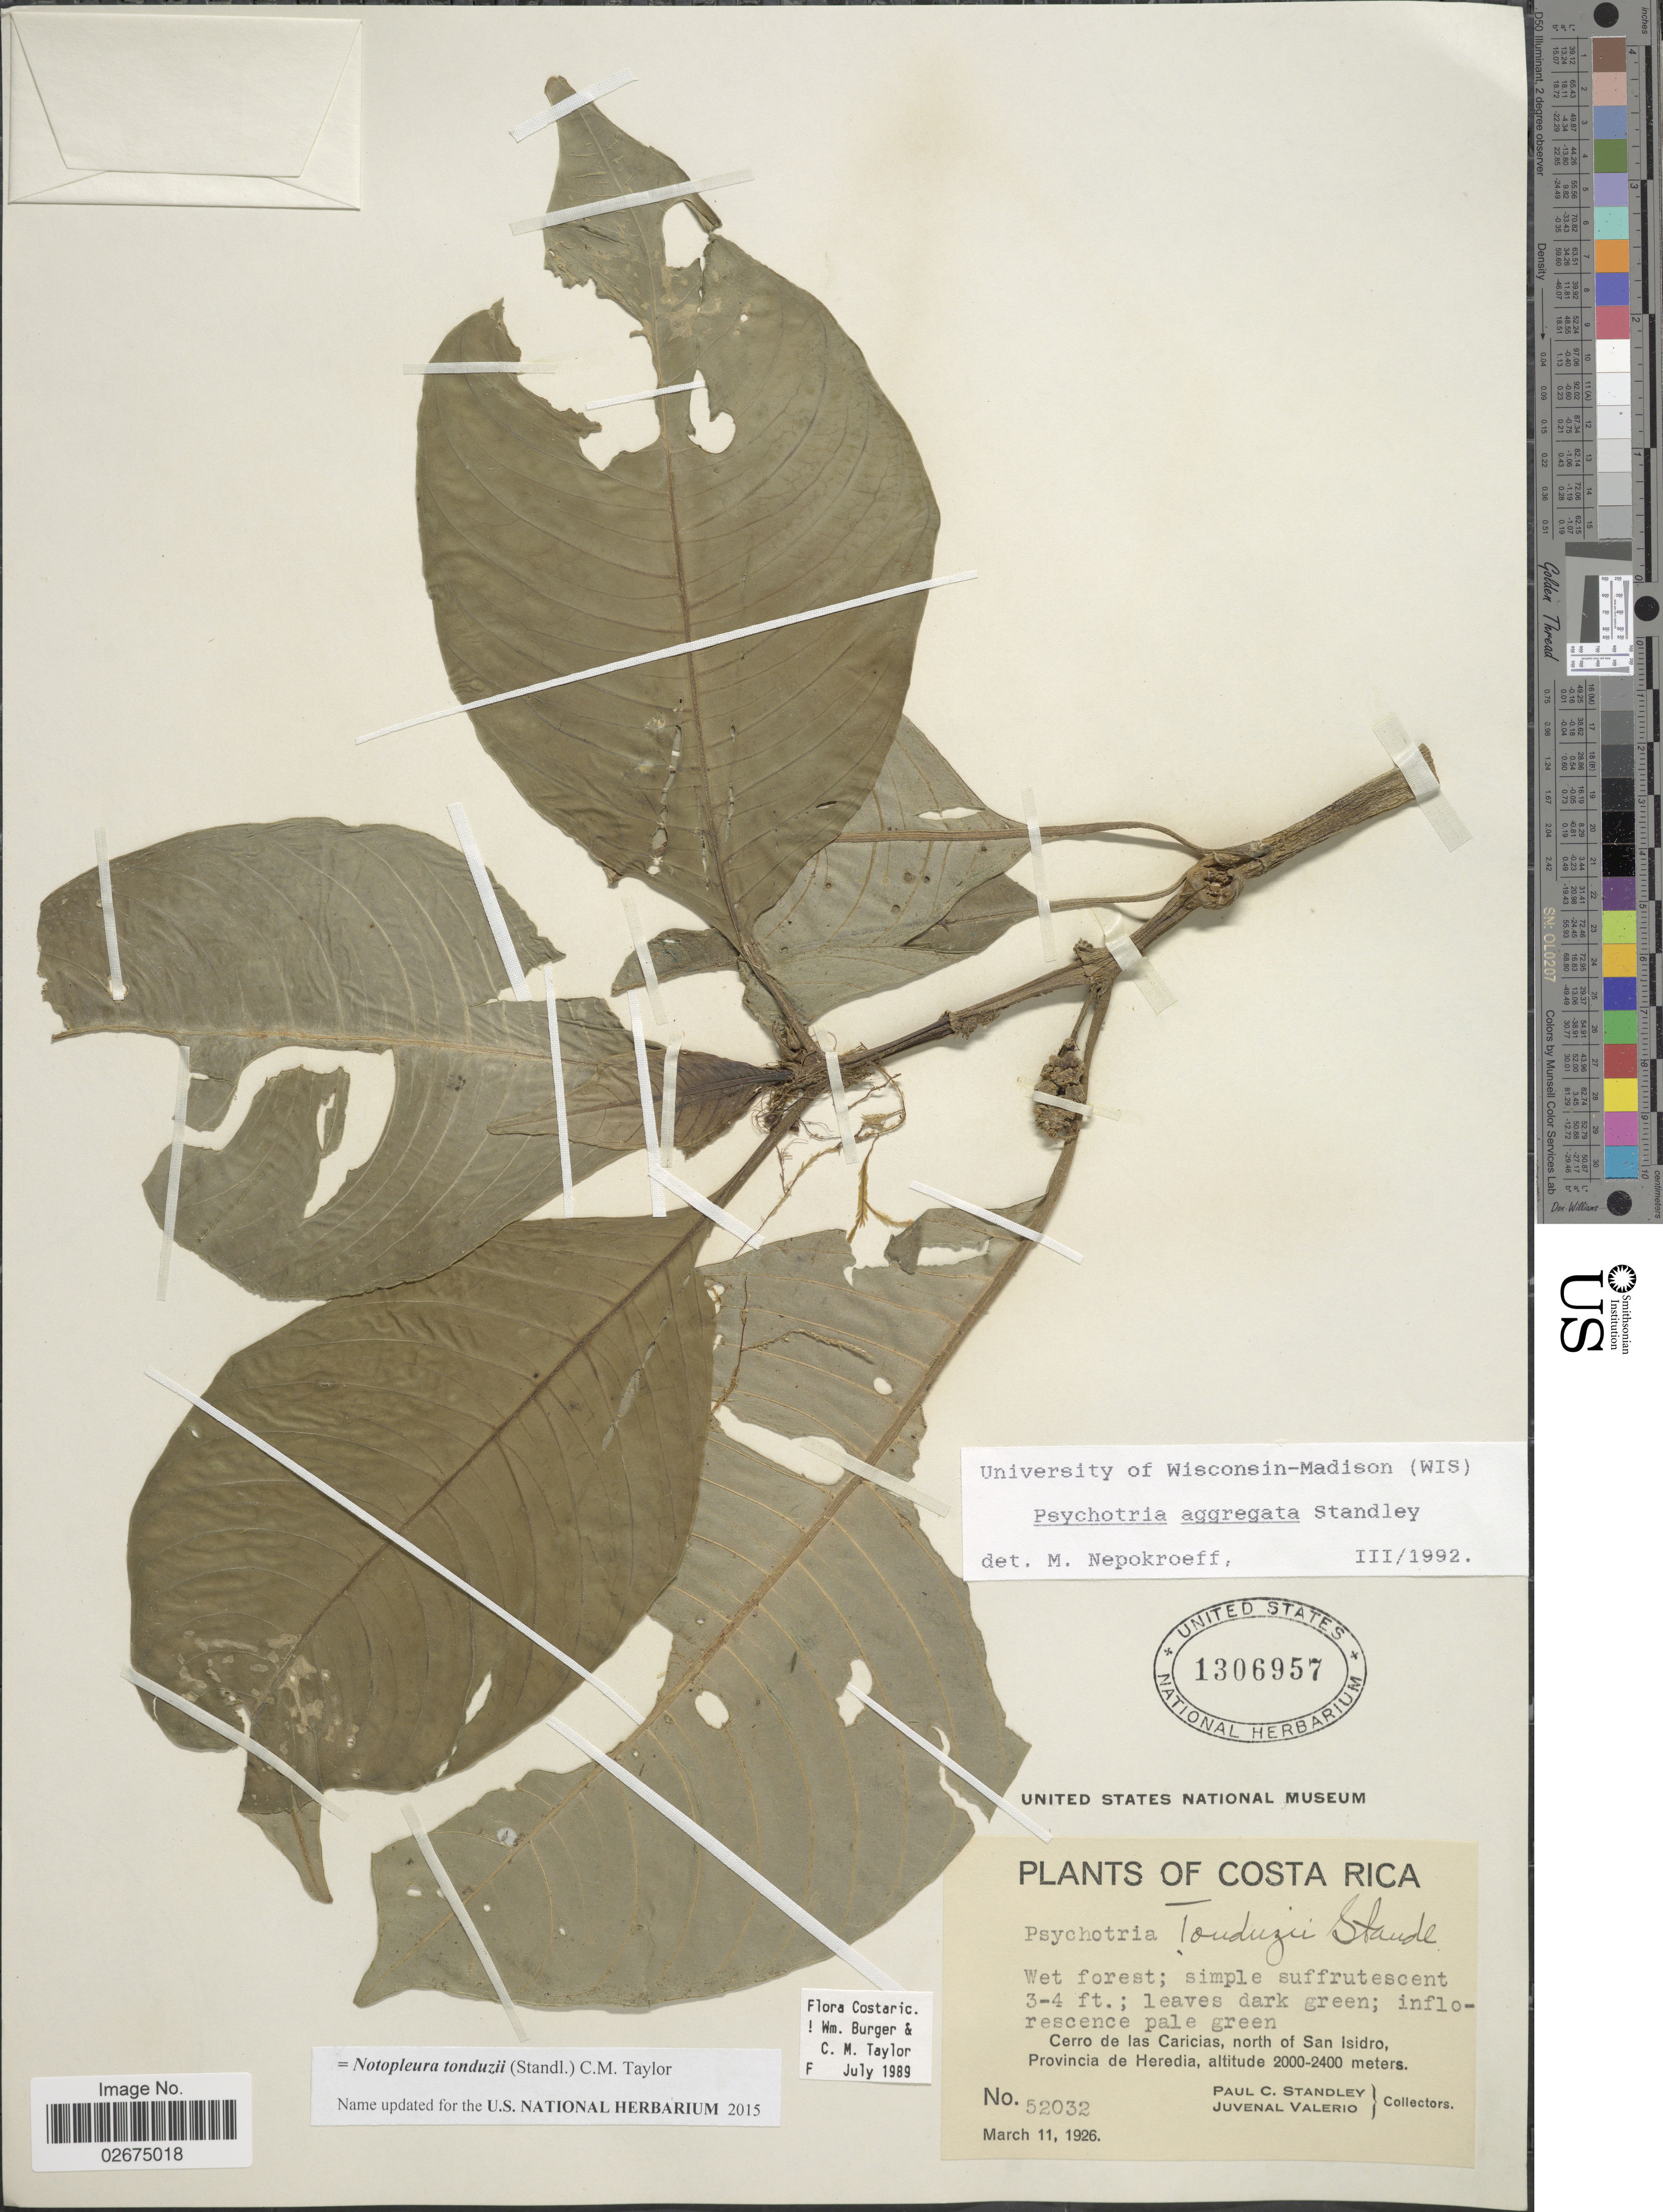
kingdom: Plantae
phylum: Tracheophyta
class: Magnoliopsida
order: Gentianales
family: Rubiaceae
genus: Notopleura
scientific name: Notopleura tonduzii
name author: (Standl.) C.M. Taylor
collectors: P. C. Standley & J. Valerio R.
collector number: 52032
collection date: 1926-03-11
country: Costa Rica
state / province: Heredia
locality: Cerro de las Caricias, north of San Isidro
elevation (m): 2000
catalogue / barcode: US 1306957